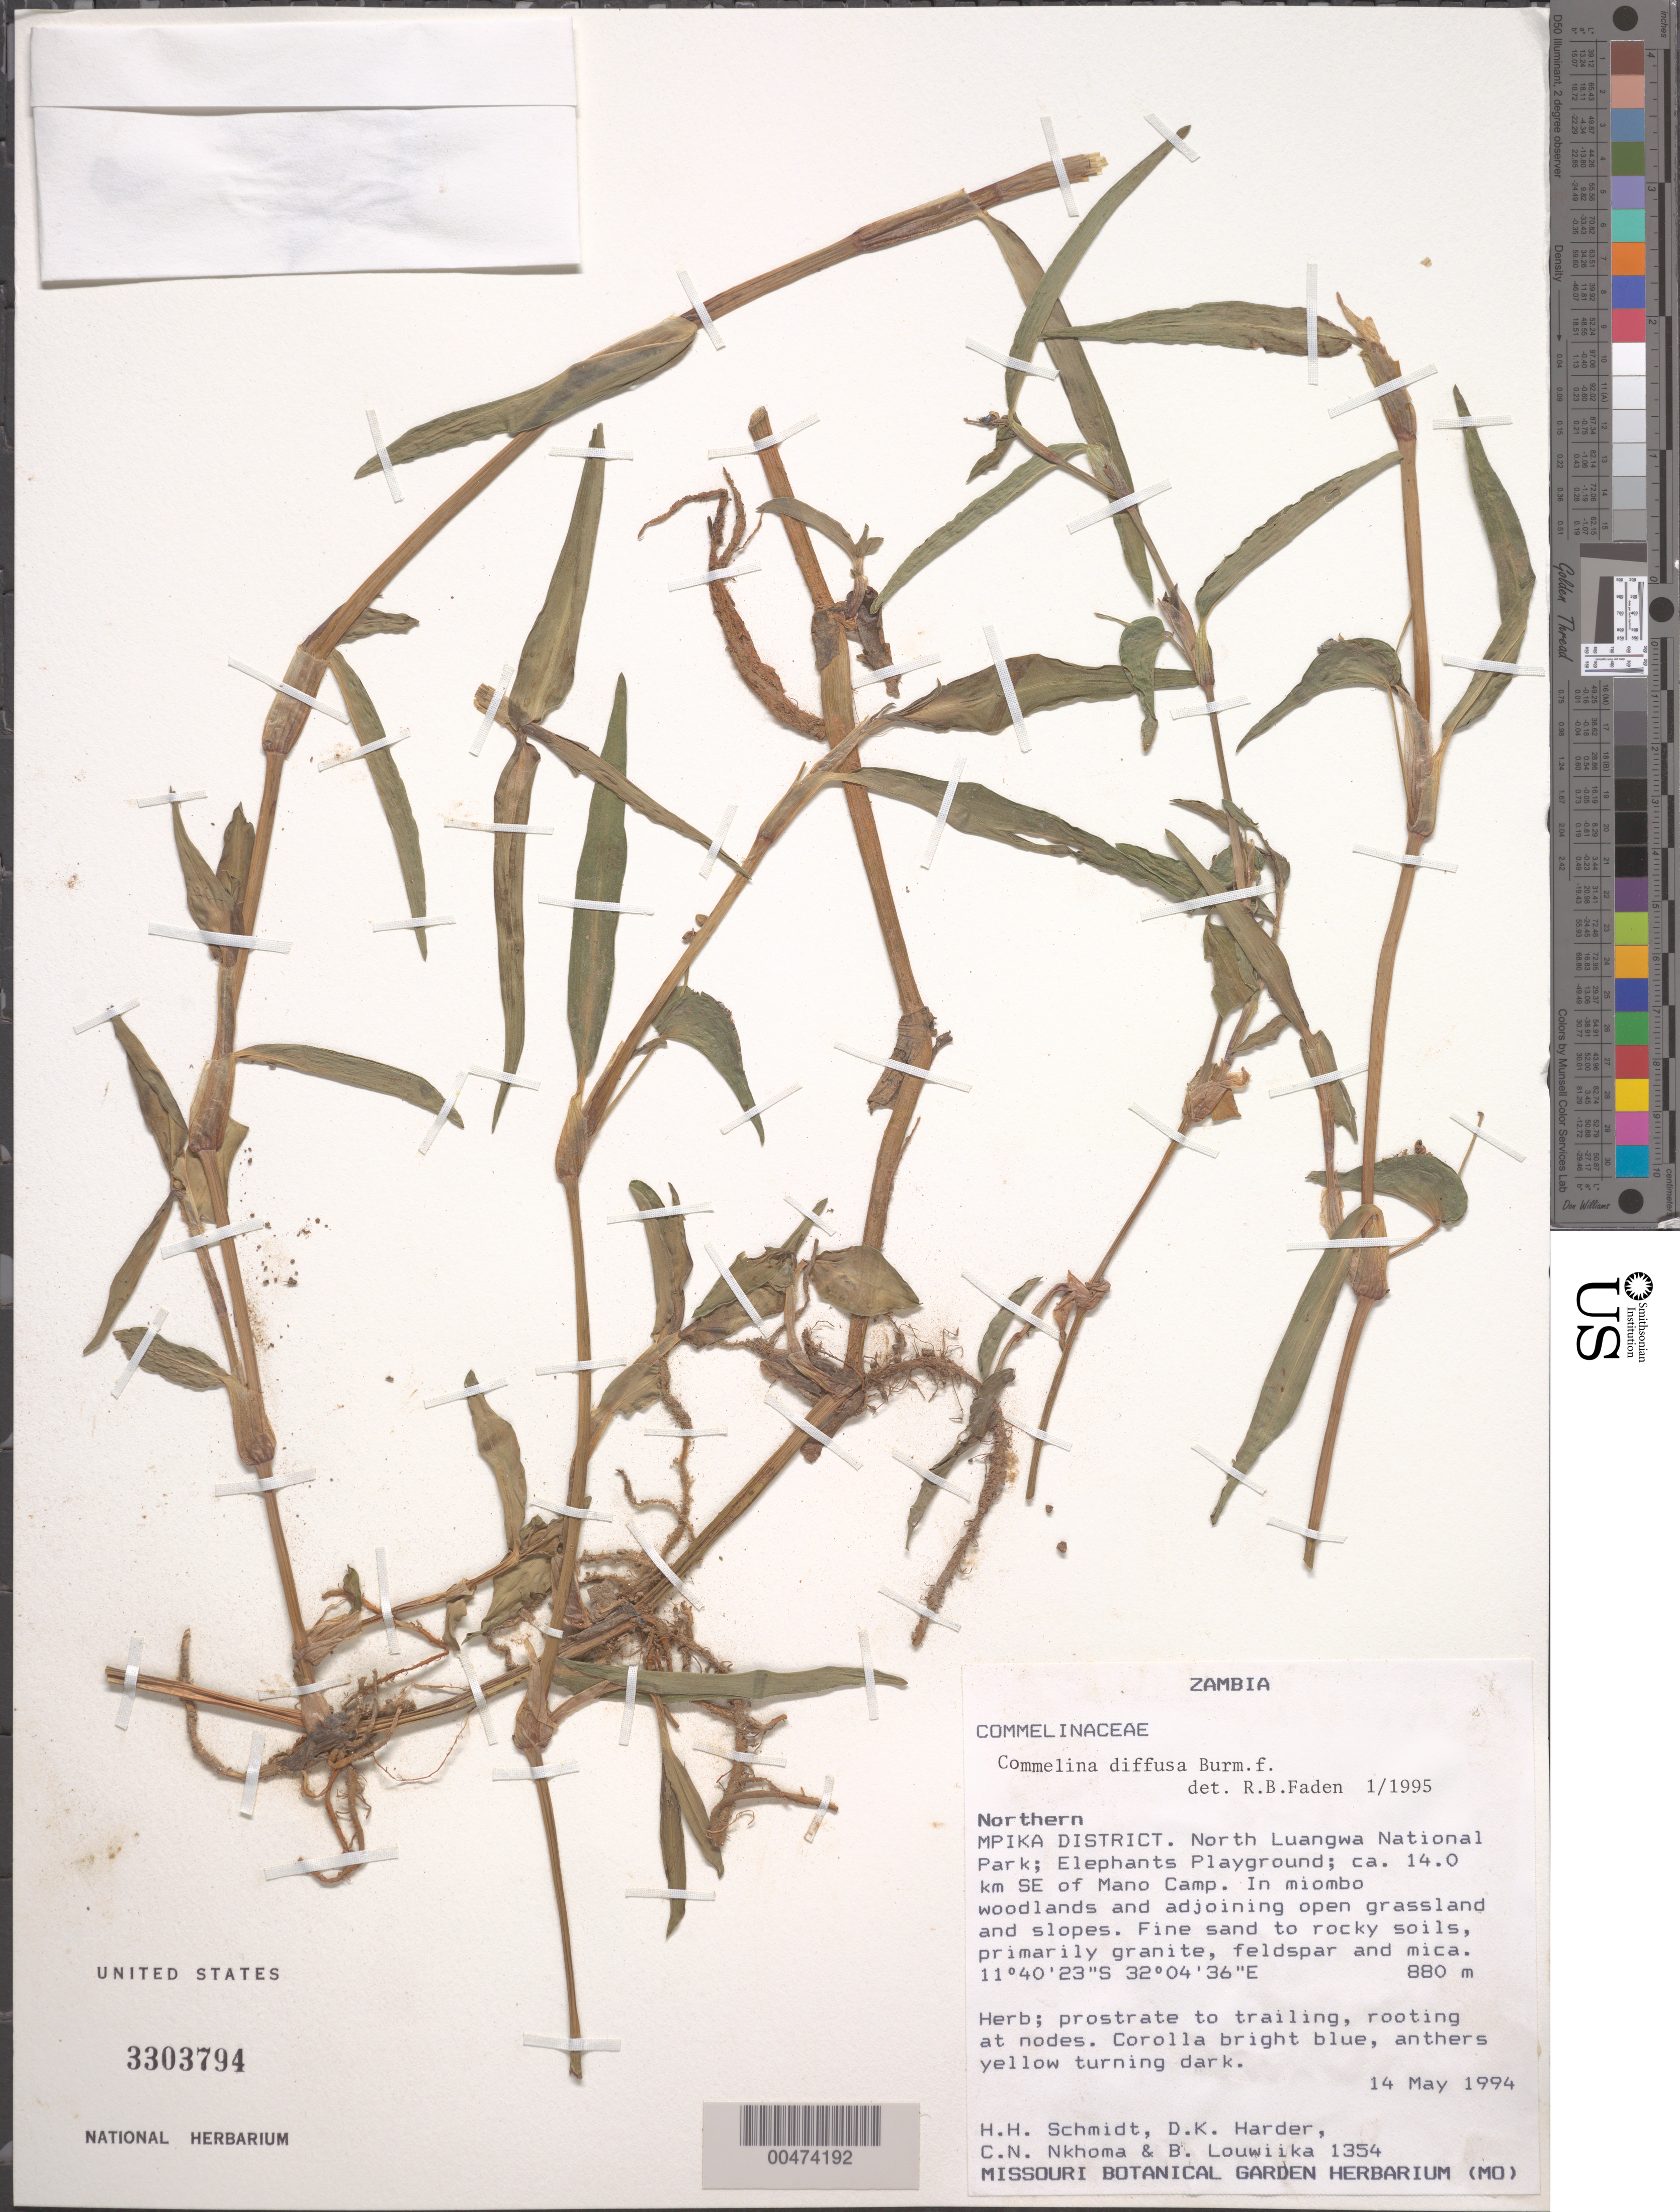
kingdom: Plantae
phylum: Tracheophyta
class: Liliopsida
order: Commelinales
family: Commelinaceae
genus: Commelina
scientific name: Commelina diffusa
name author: Burm. f.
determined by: Faden, Robert B., (US), Smithsonian Institution - National Museum of Natural History (UNITED STATES)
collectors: H. H. Schmidt, D. Harder, C. Nkhoma & B. Louwiika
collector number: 1354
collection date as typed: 14 May 1994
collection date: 1994-05-14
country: Zambia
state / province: Northern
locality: Mpika district, north luangwa national park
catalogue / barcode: US 3303794